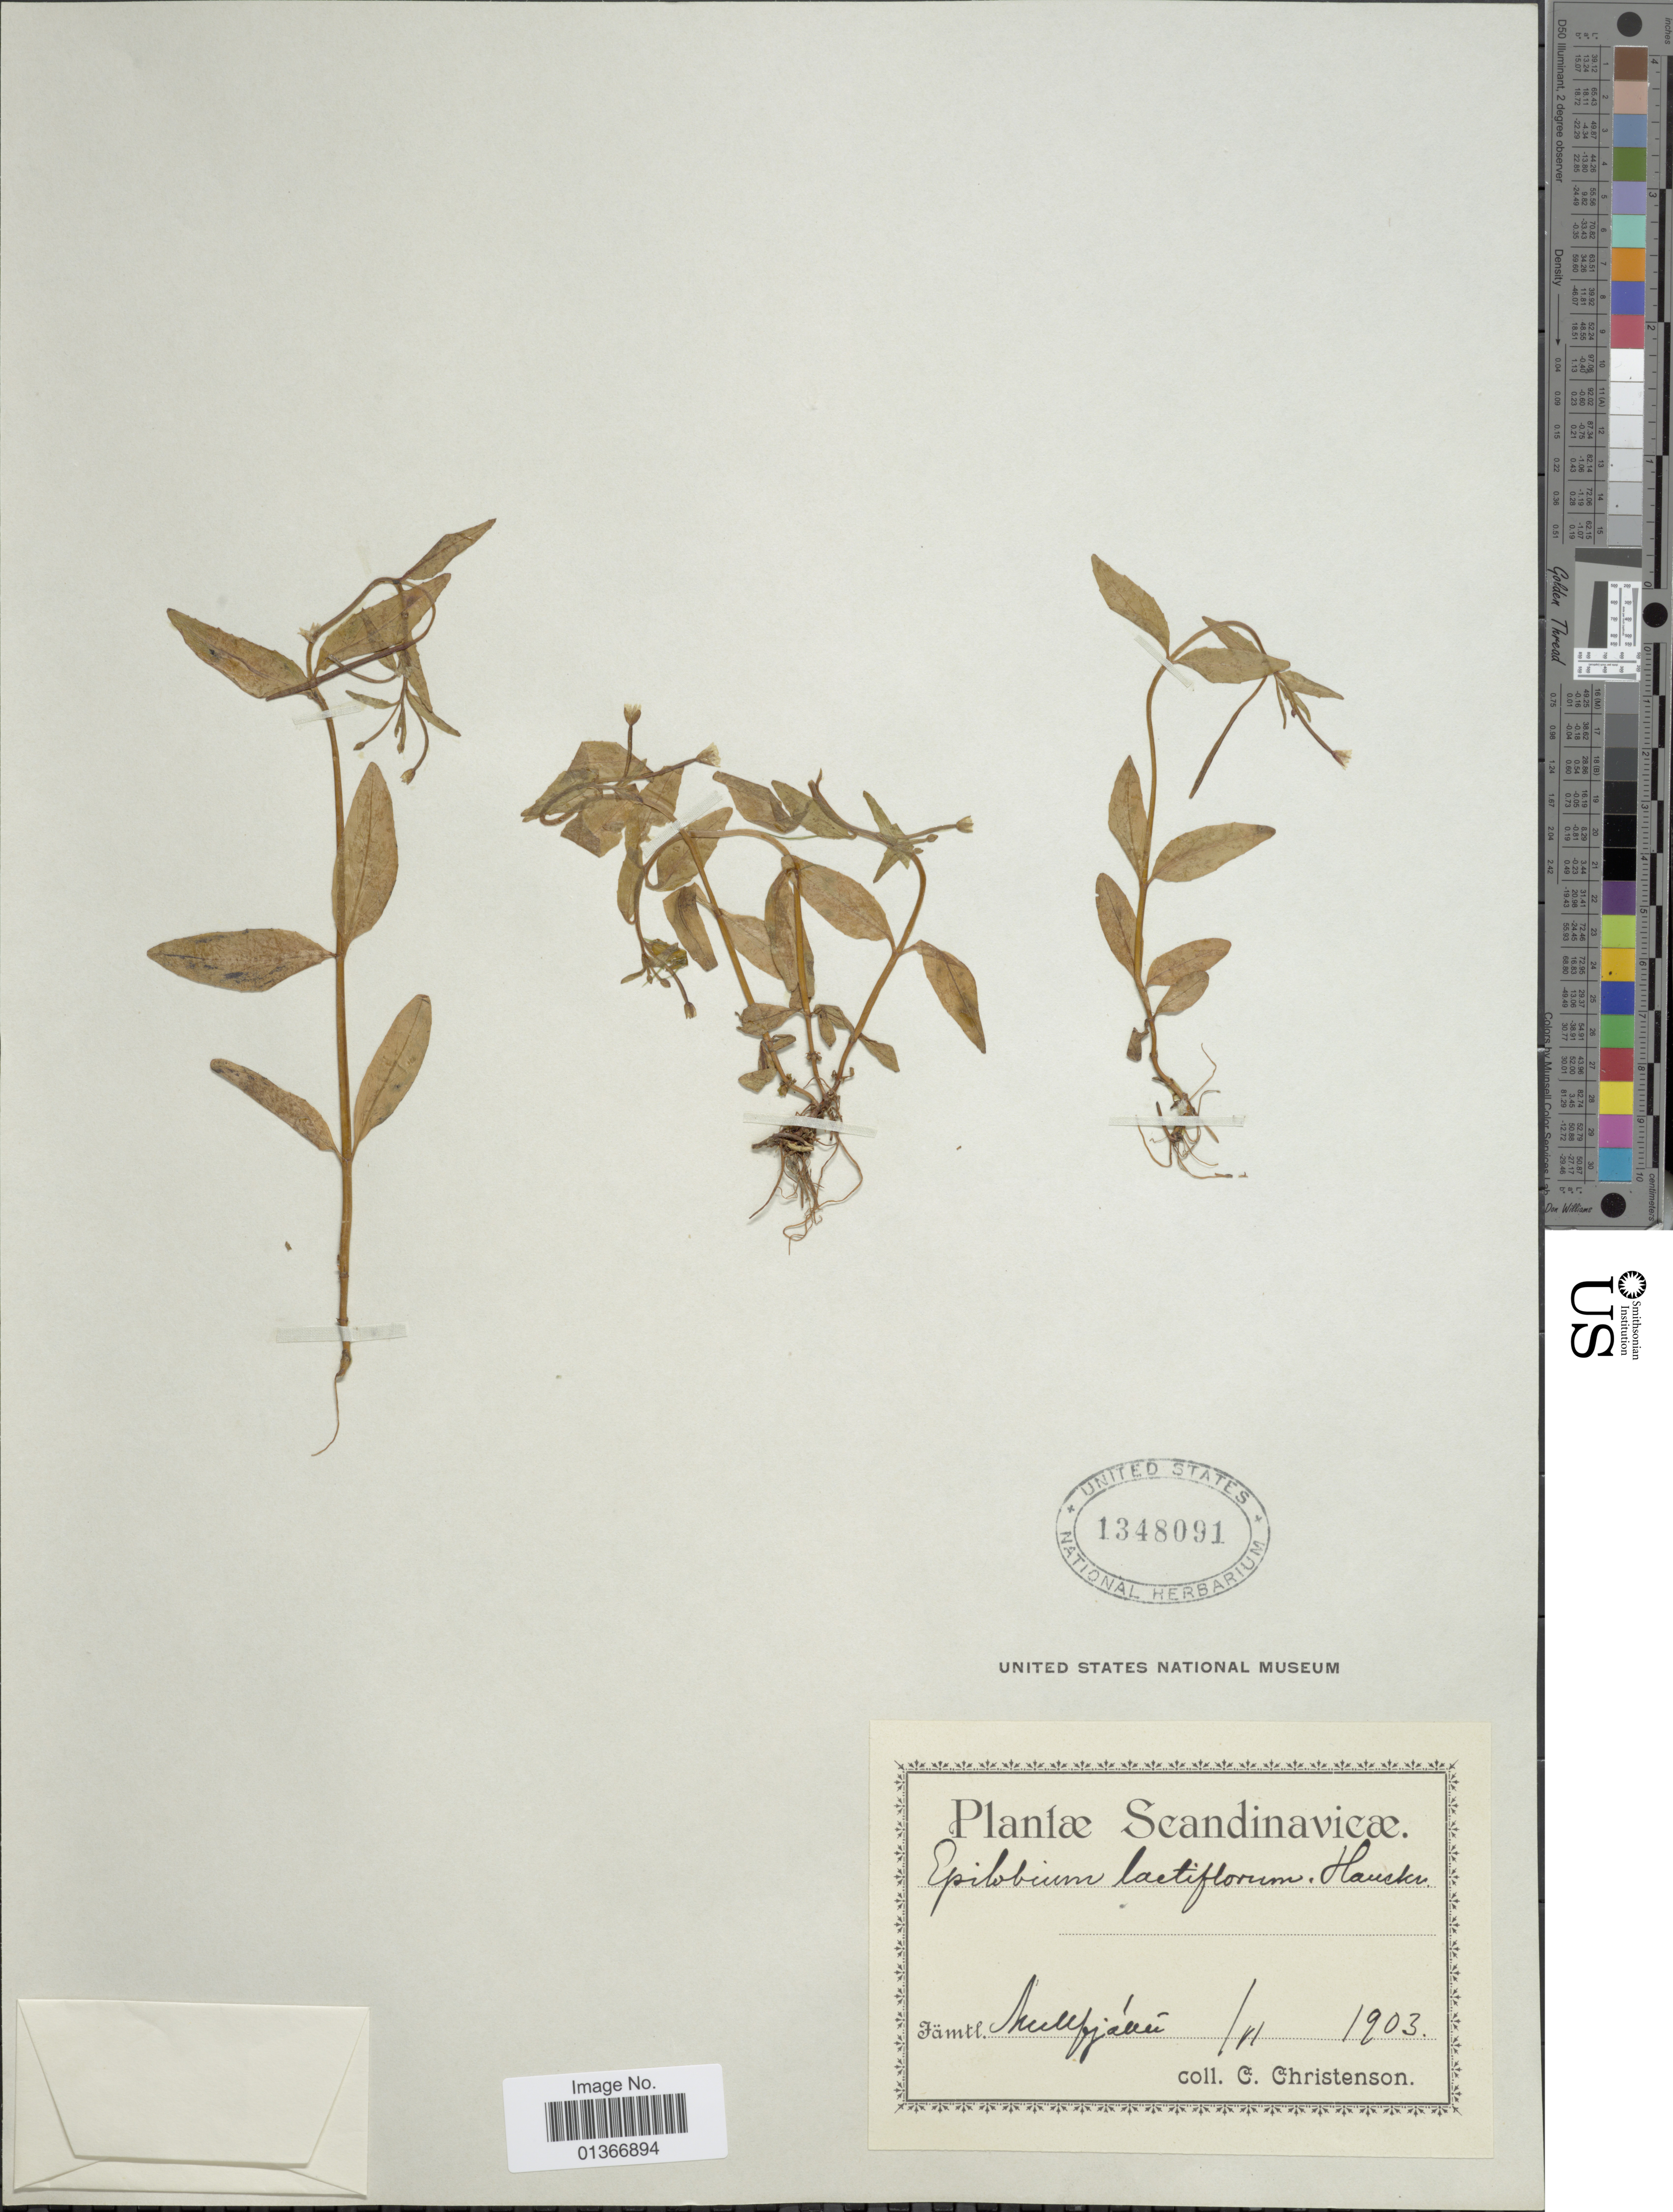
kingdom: Plantae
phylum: Tracheophyta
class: Magnoliopsida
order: Myrtales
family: Onagraceae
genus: Epilobium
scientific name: Epilobium lactiflorum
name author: Hausskn.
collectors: C. Christenson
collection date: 1903-06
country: Sweden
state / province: Jämtland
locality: Scandinavicæ. [illegible text]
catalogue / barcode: US 1348091